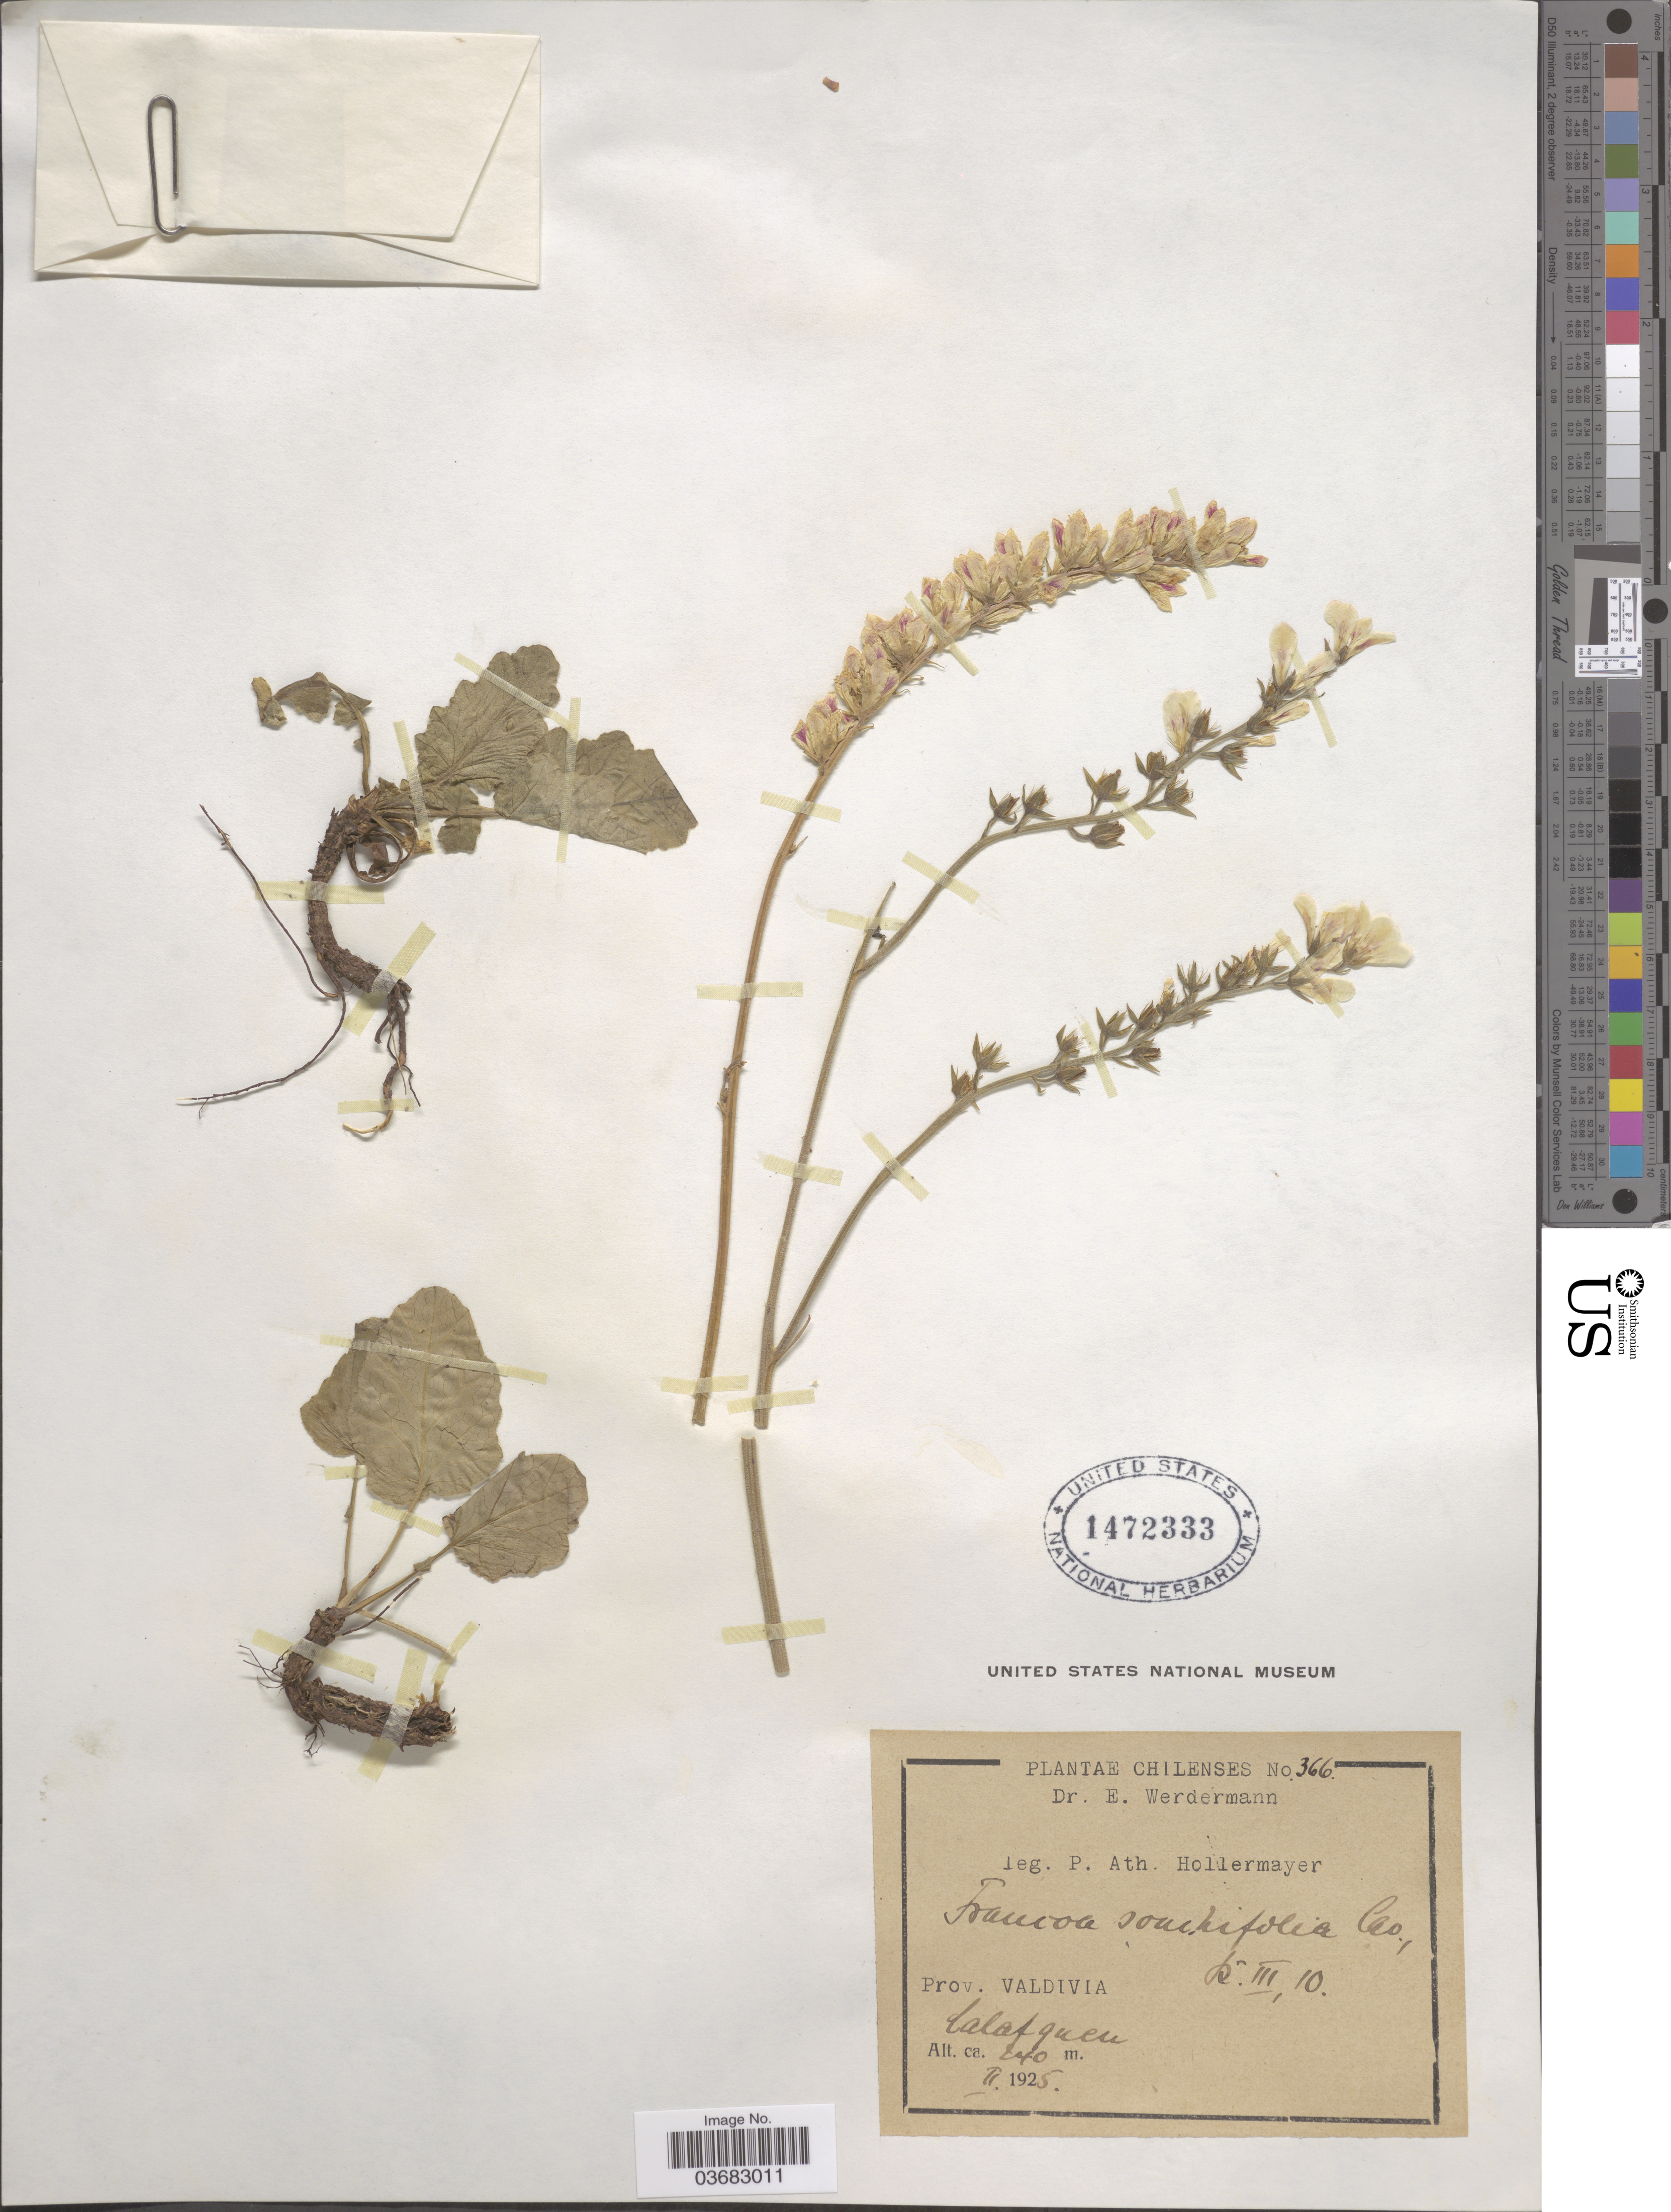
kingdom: Plantae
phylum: Tracheophyta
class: Magnoliopsida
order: Geraniales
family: Francoaceae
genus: Francoa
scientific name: Francoa sonchifolia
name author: Cav.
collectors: P. Hollermayer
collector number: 366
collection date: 1925-02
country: Chile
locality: Prov. Valdivia. Calafquén.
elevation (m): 240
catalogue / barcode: US 1472333